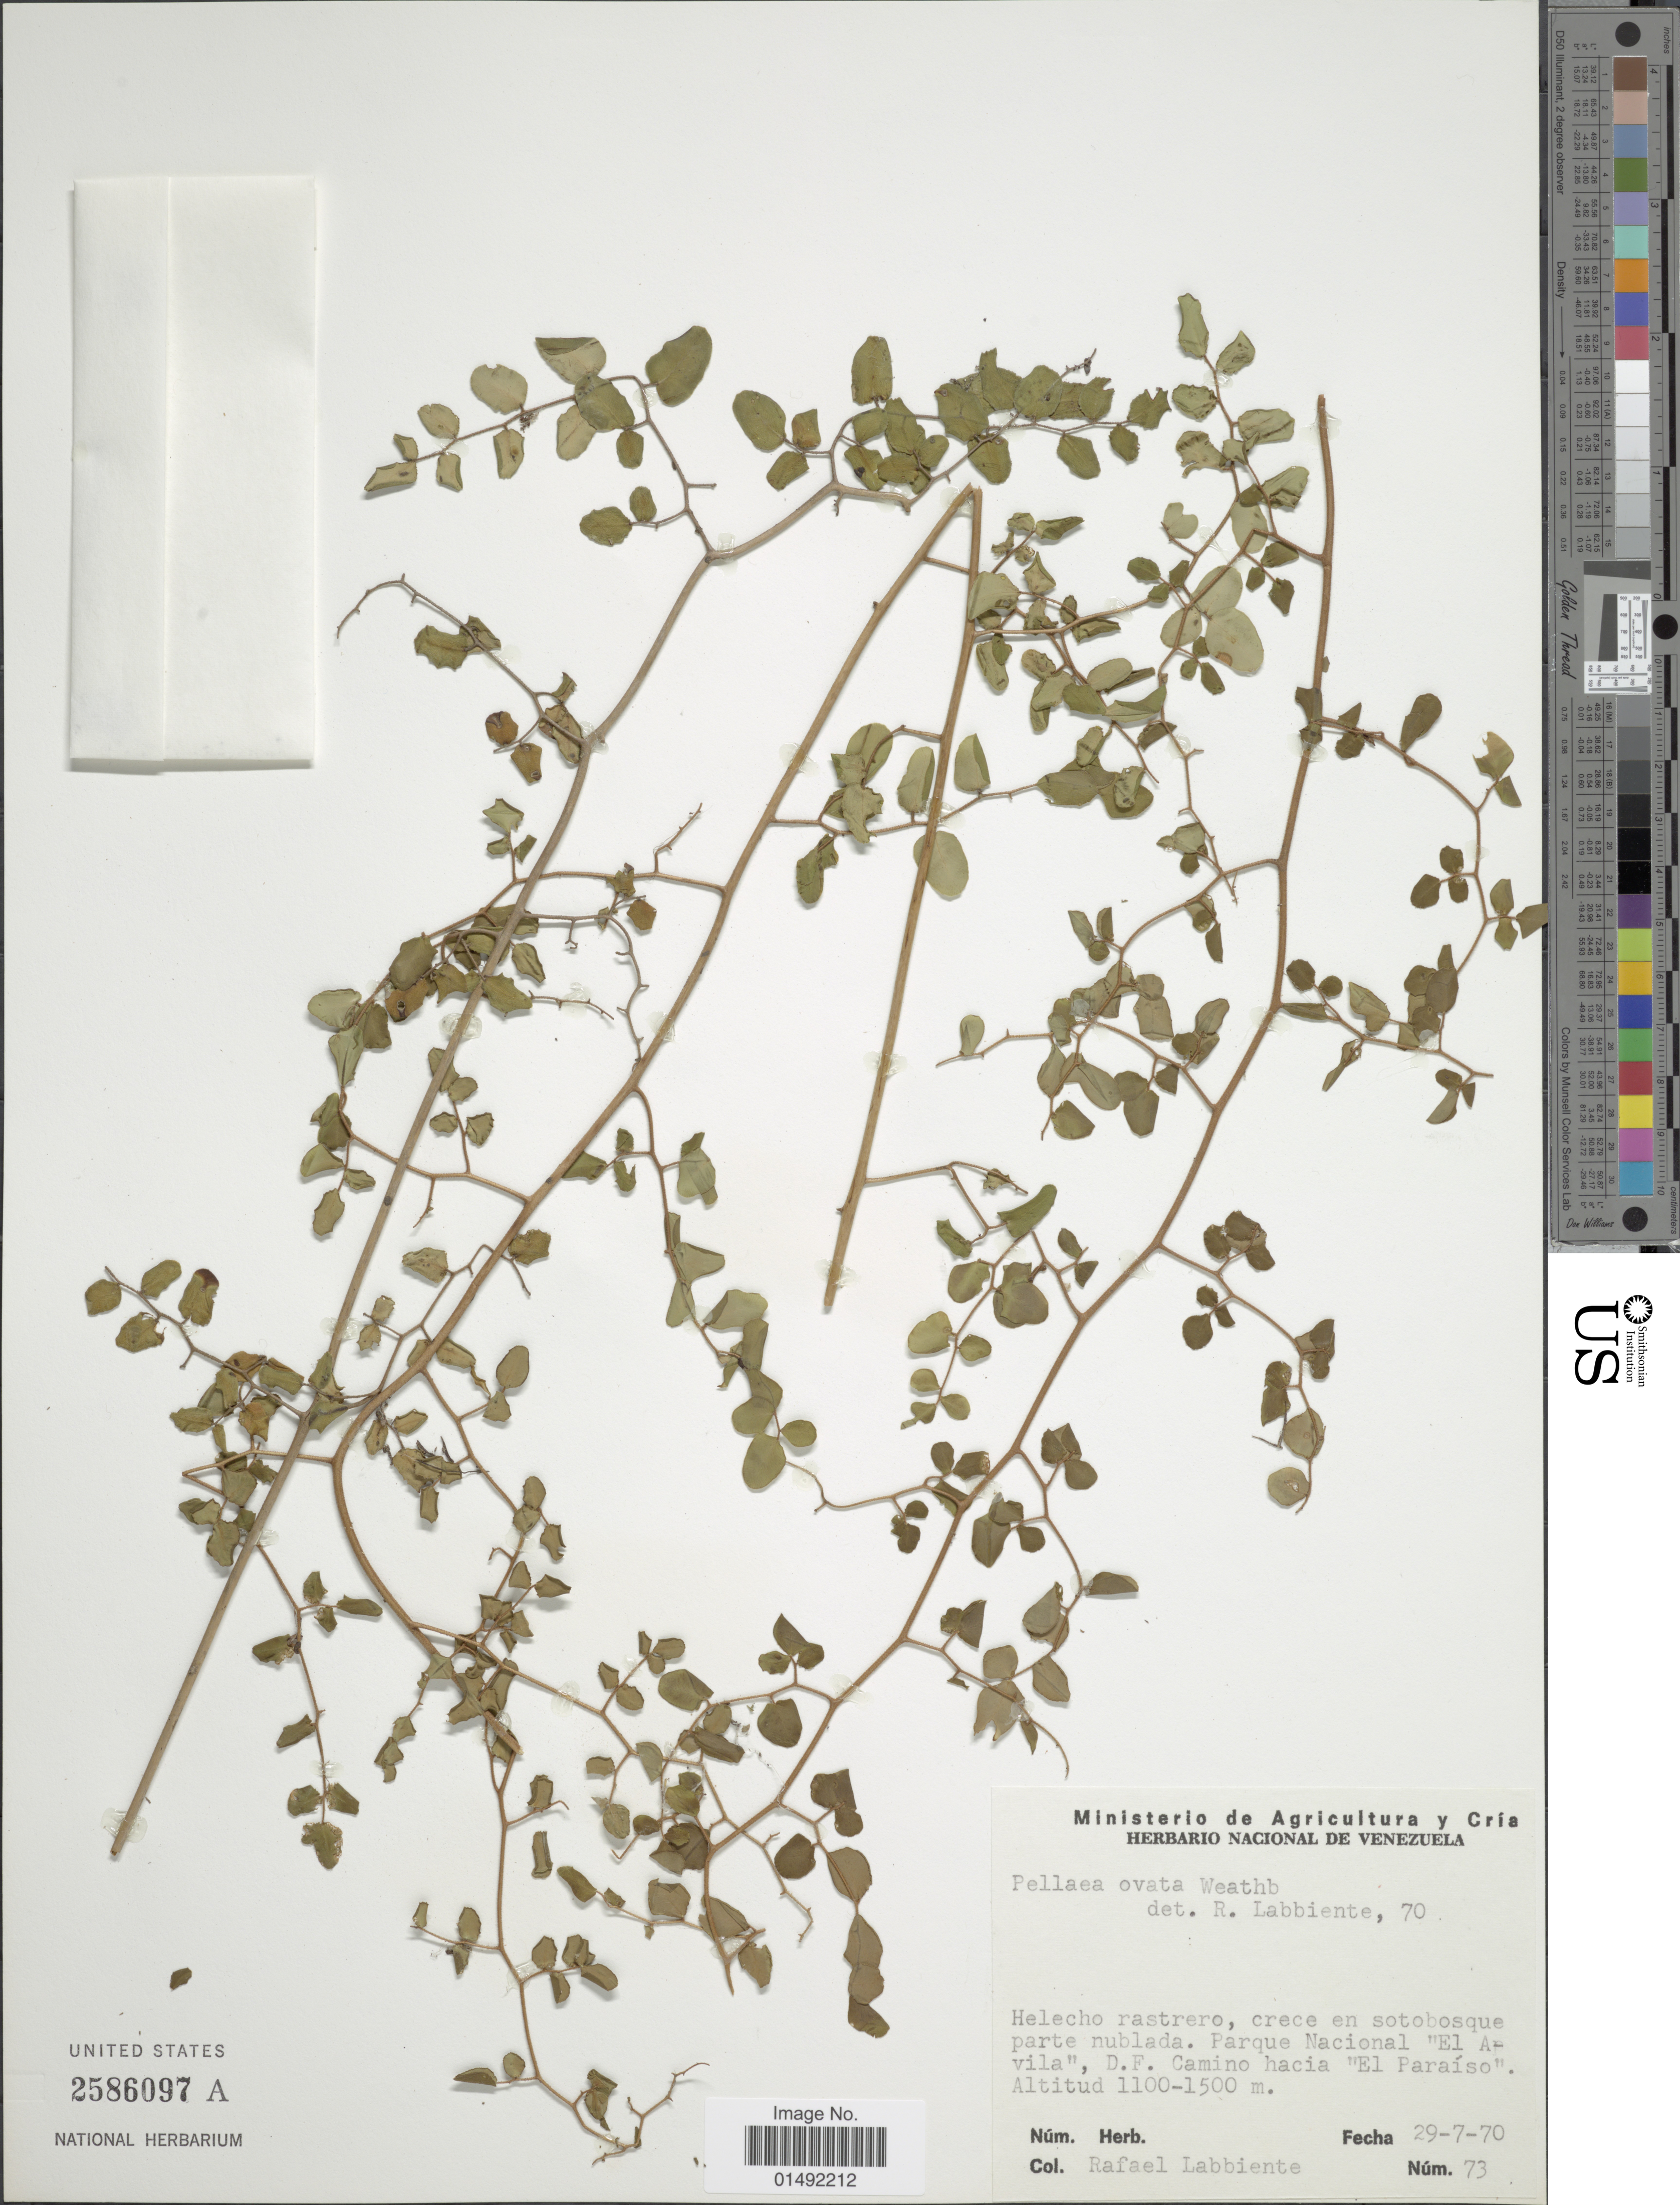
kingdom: Plantae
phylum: Tracheophyta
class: Polypodiopsida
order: Polypodiales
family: Pteridaceae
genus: Pellaea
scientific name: Pellaea ovata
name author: (Desv.) Weath.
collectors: R. Labbiente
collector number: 73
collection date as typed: Transcribed d/m/y: 29/7/70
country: Venezuela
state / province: Miranda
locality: Parque Nacional 'El Avila', D.F. Camino hacia hacia 'El Paraiso'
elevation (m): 1100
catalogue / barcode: US 2586097A